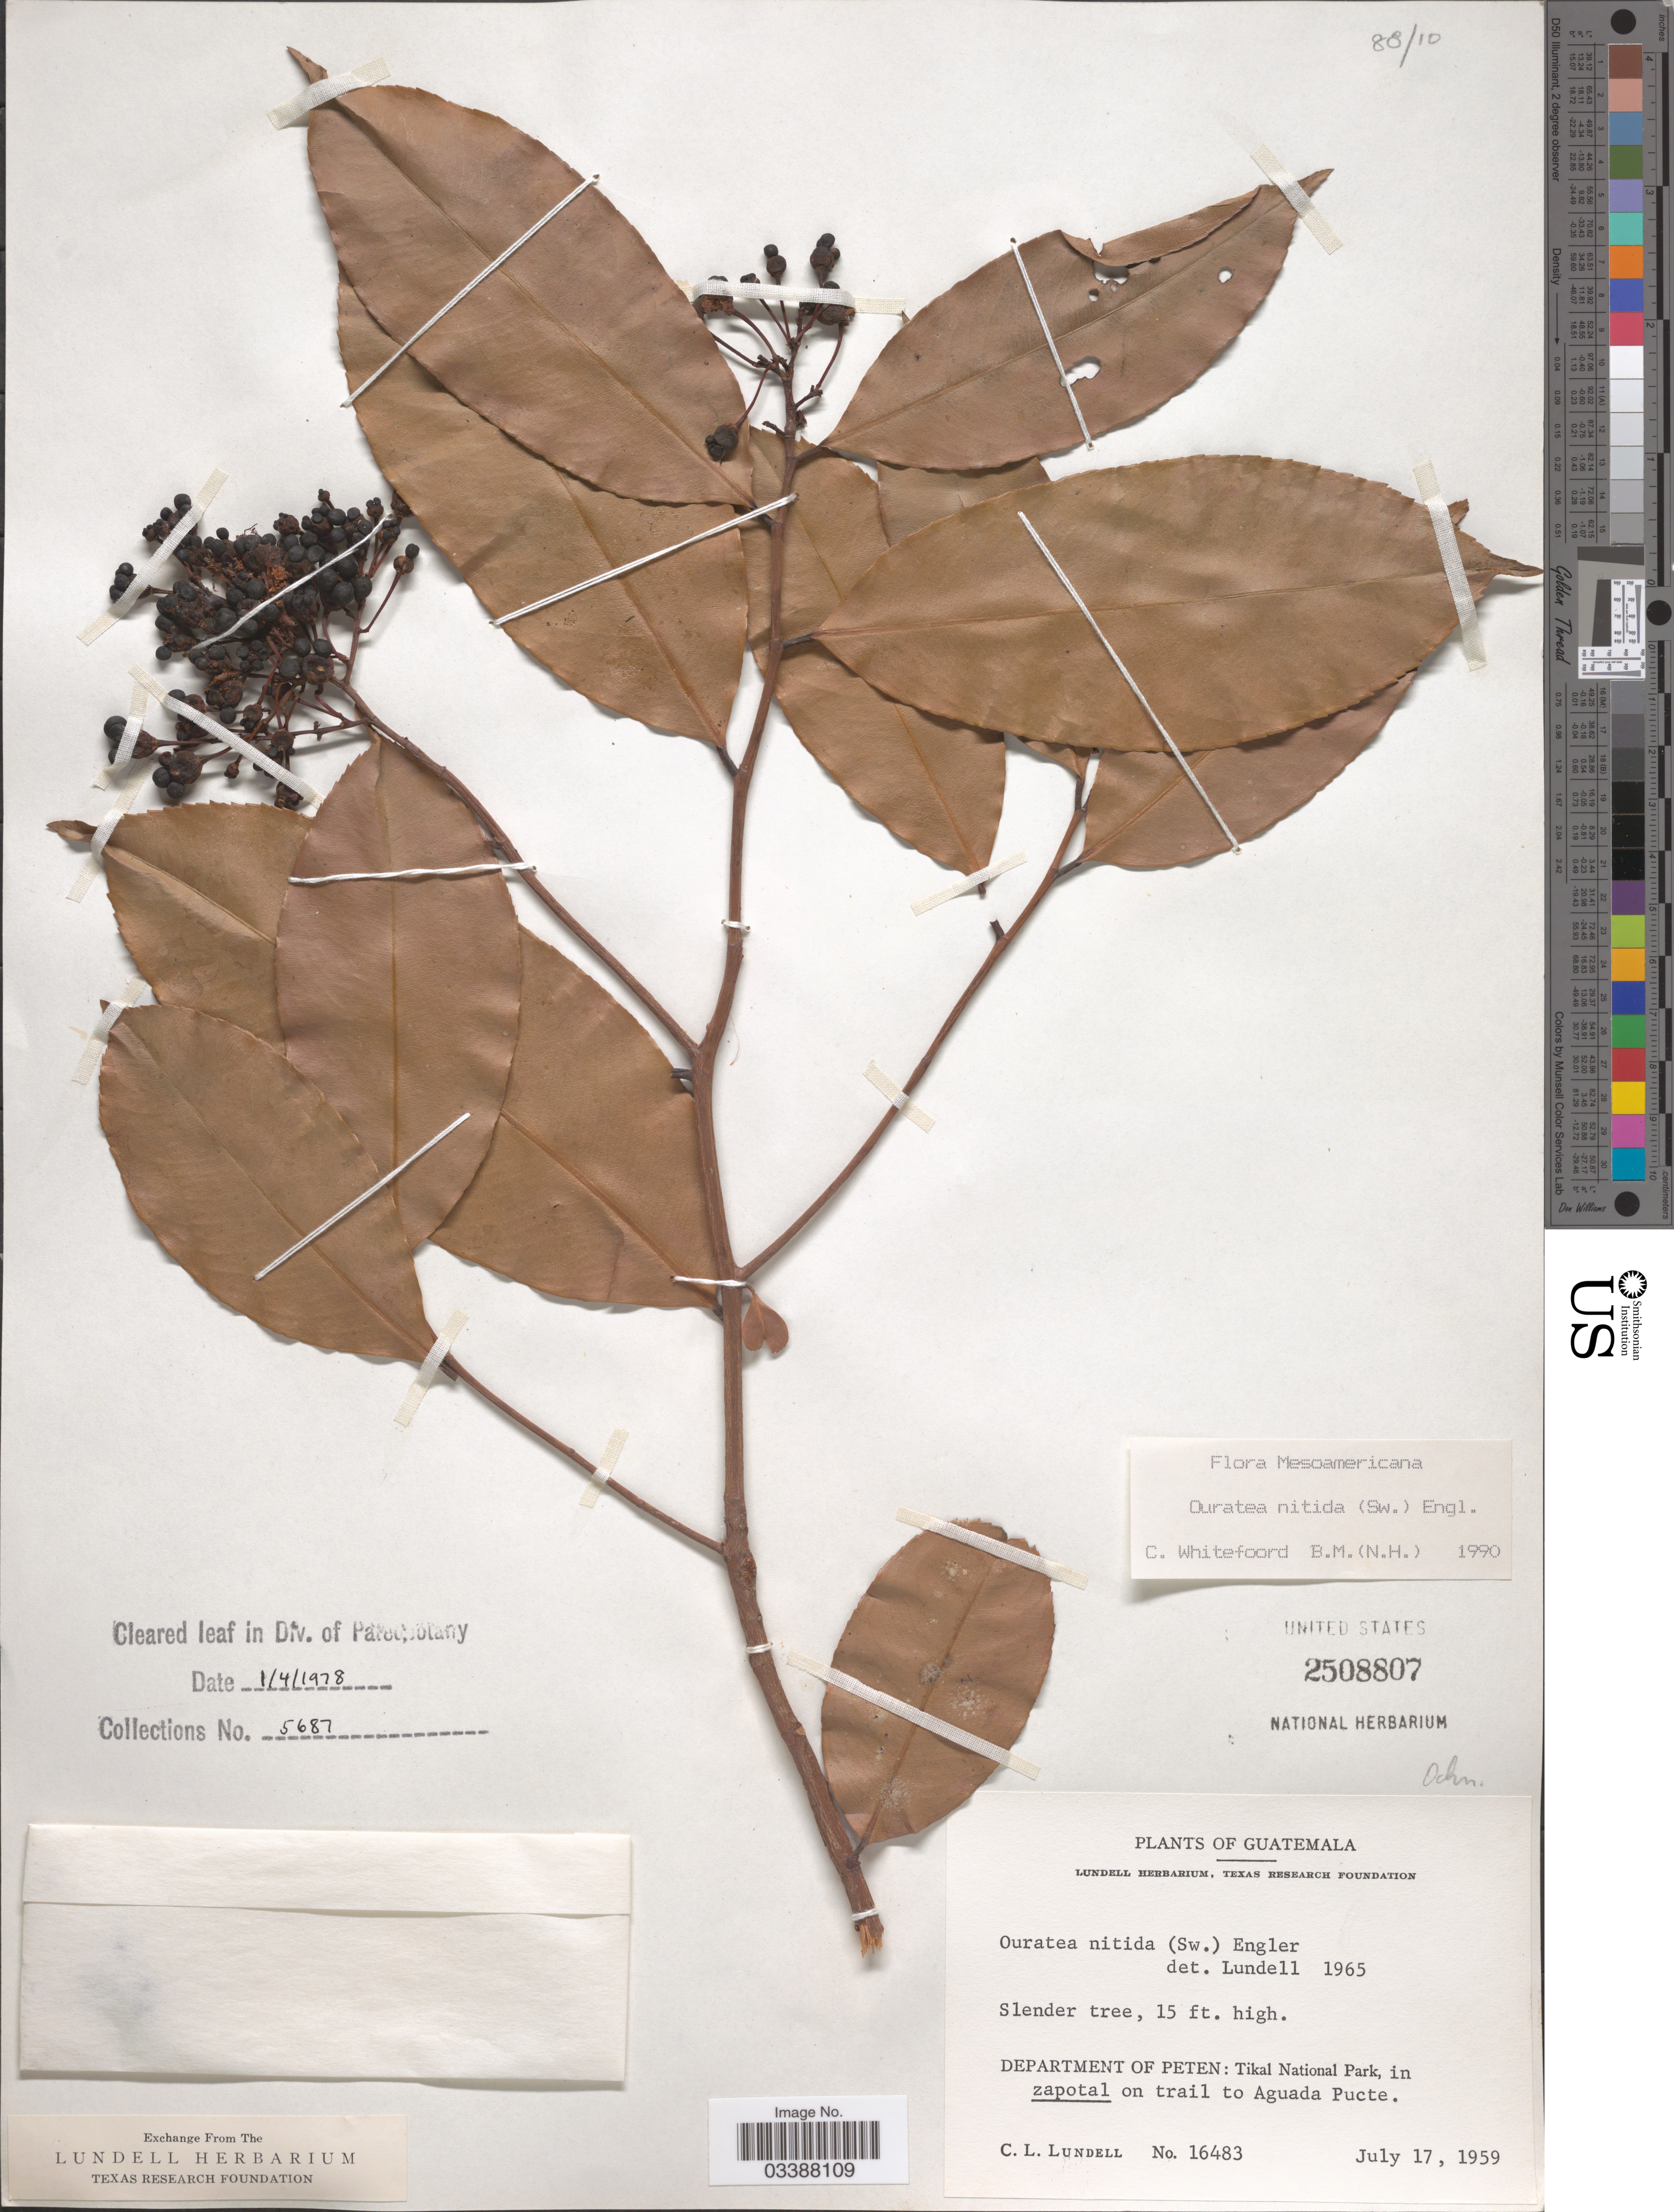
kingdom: Plantae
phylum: Tracheophyta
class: Magnoliopsida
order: Malpighiales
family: Ochnaceae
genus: Ouratea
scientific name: Ouratea nitida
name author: (Sw.) Engl.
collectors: C. L. Lundell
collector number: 16483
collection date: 1959-07-17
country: Guatemala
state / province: El Petén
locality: Department of Peten: Tikal National Park, in zapotal on trail to Aguada Pucte.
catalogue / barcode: US 2508807